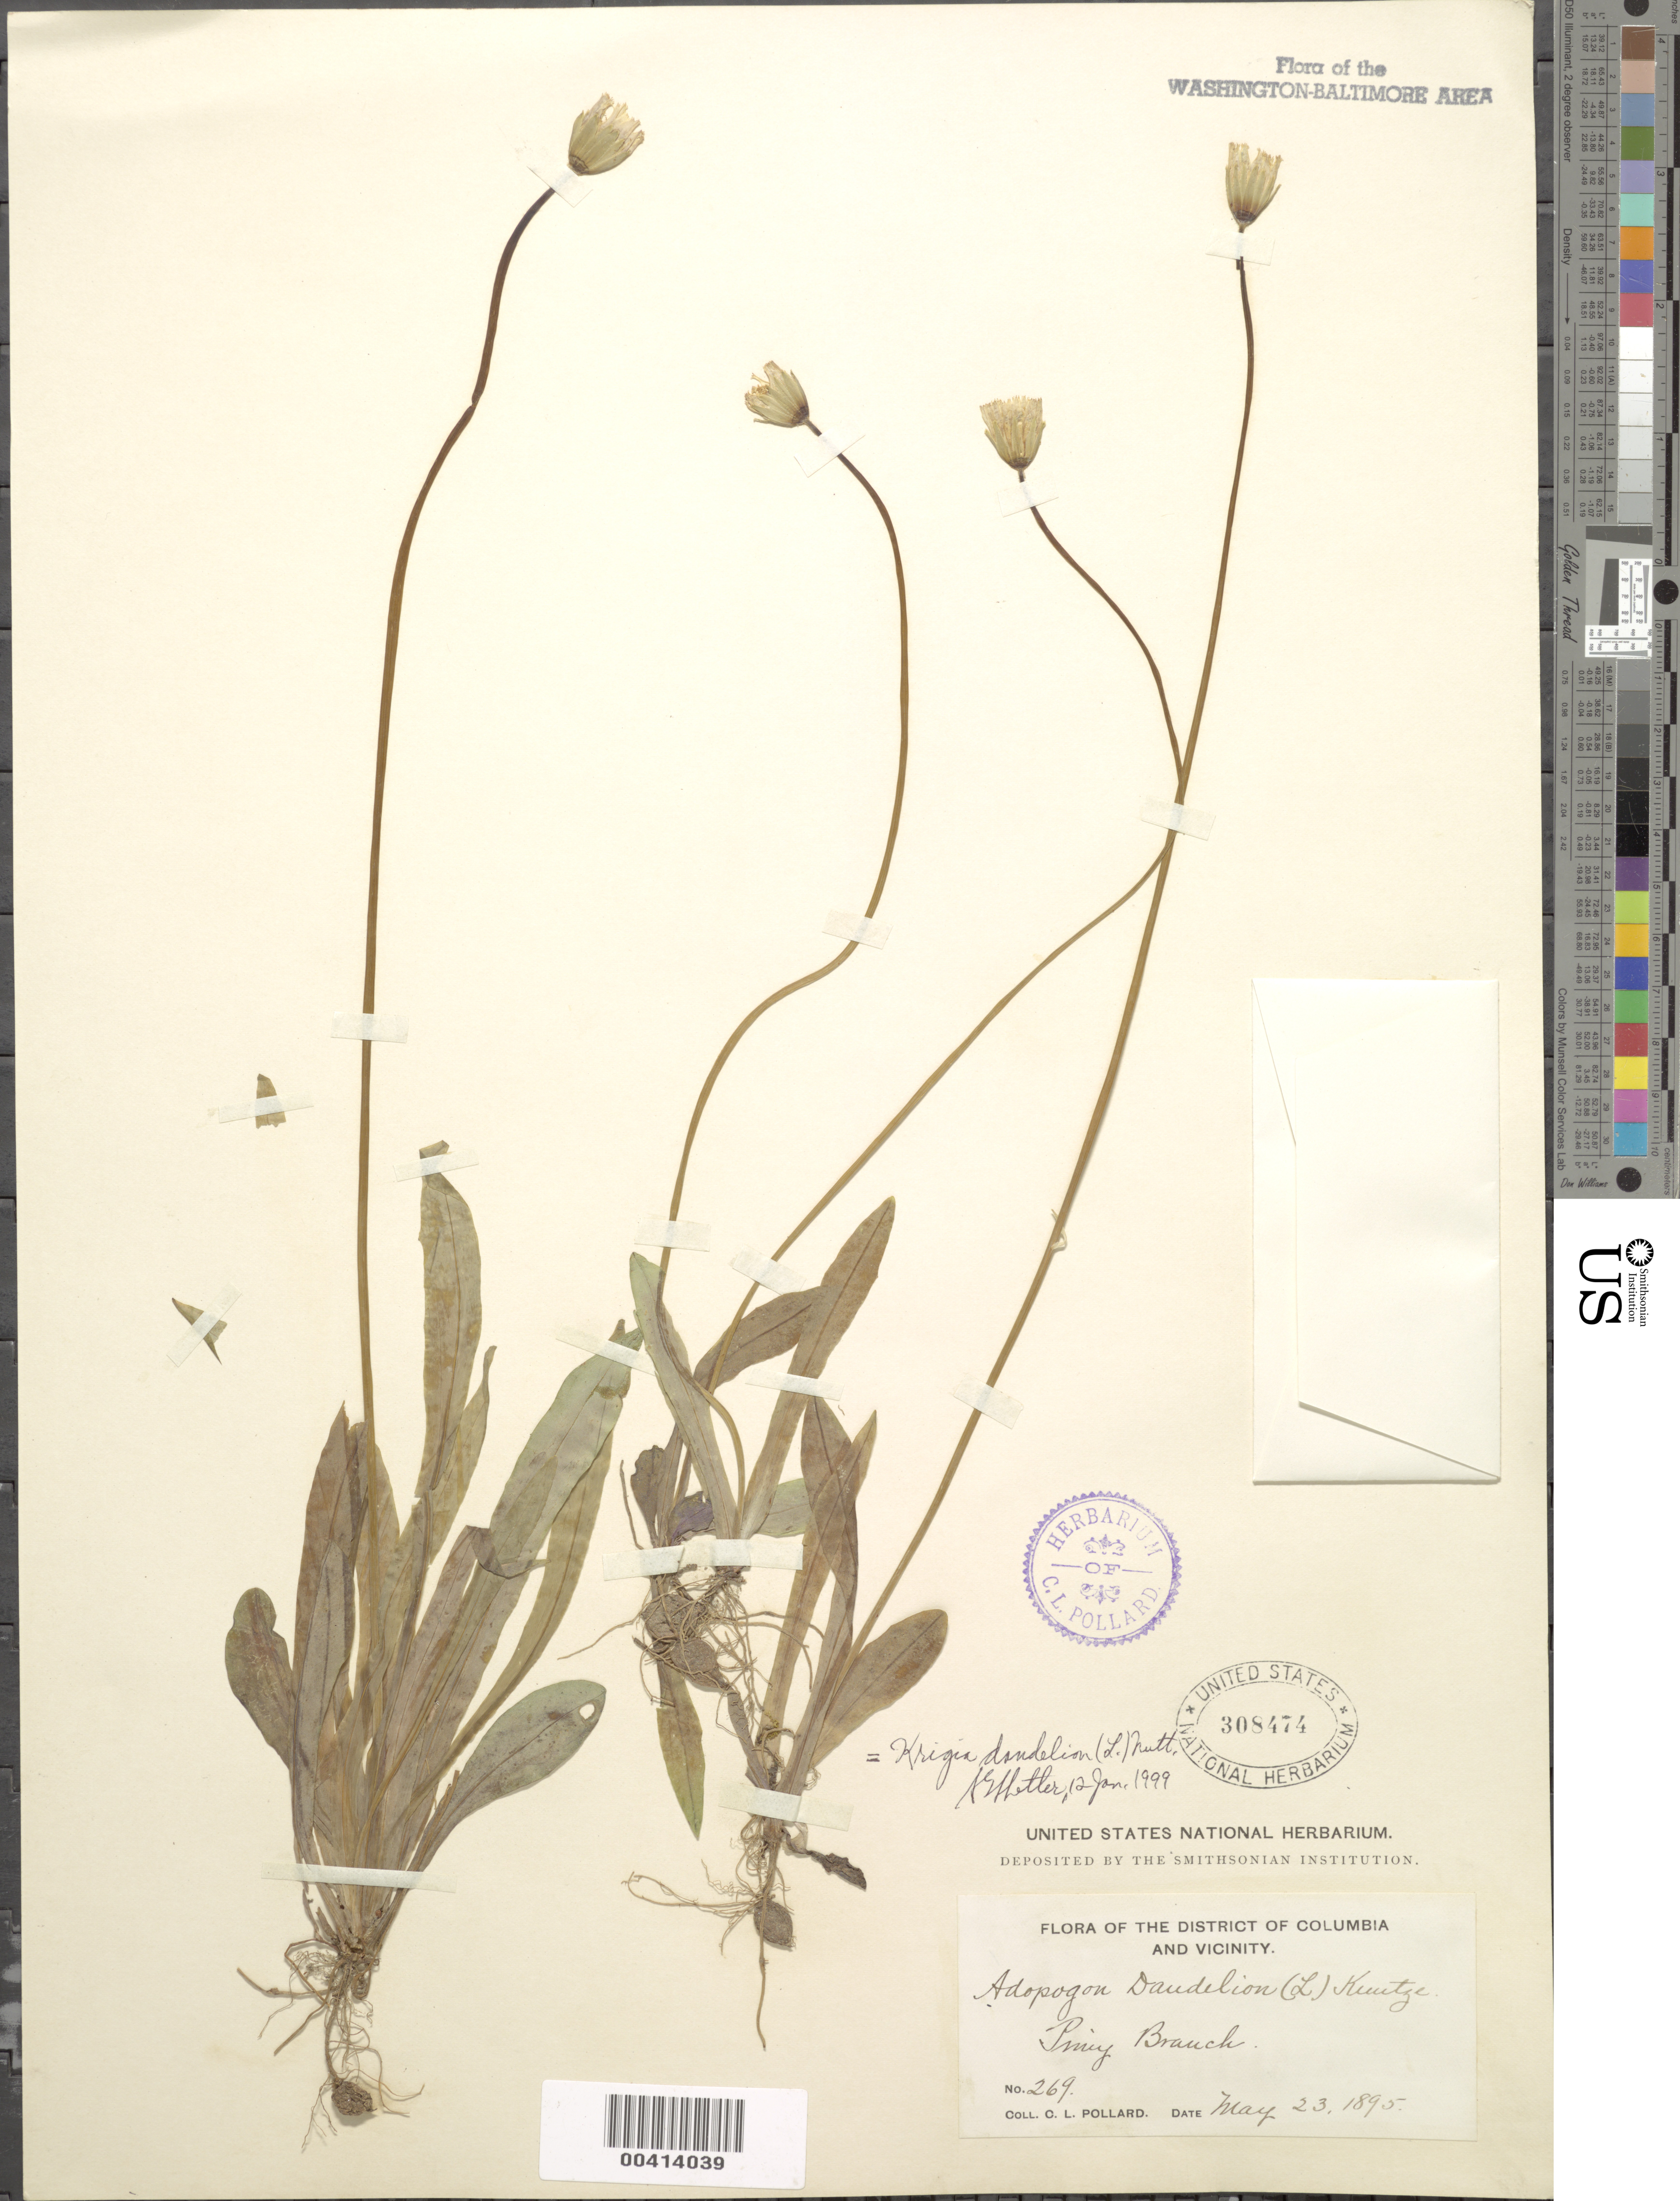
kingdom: Plantae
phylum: Tracheophyta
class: Magnoliopsida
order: Asterales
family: Asteraceae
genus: Krigia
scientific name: Krigia dandelion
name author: (L.) Nutt.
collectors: C. L. Pollard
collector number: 269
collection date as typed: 23 May 1895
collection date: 1895-05-23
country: United States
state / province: District of Columbia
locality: Piney Branch Rock Creek Park & vicinity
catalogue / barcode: US 308474